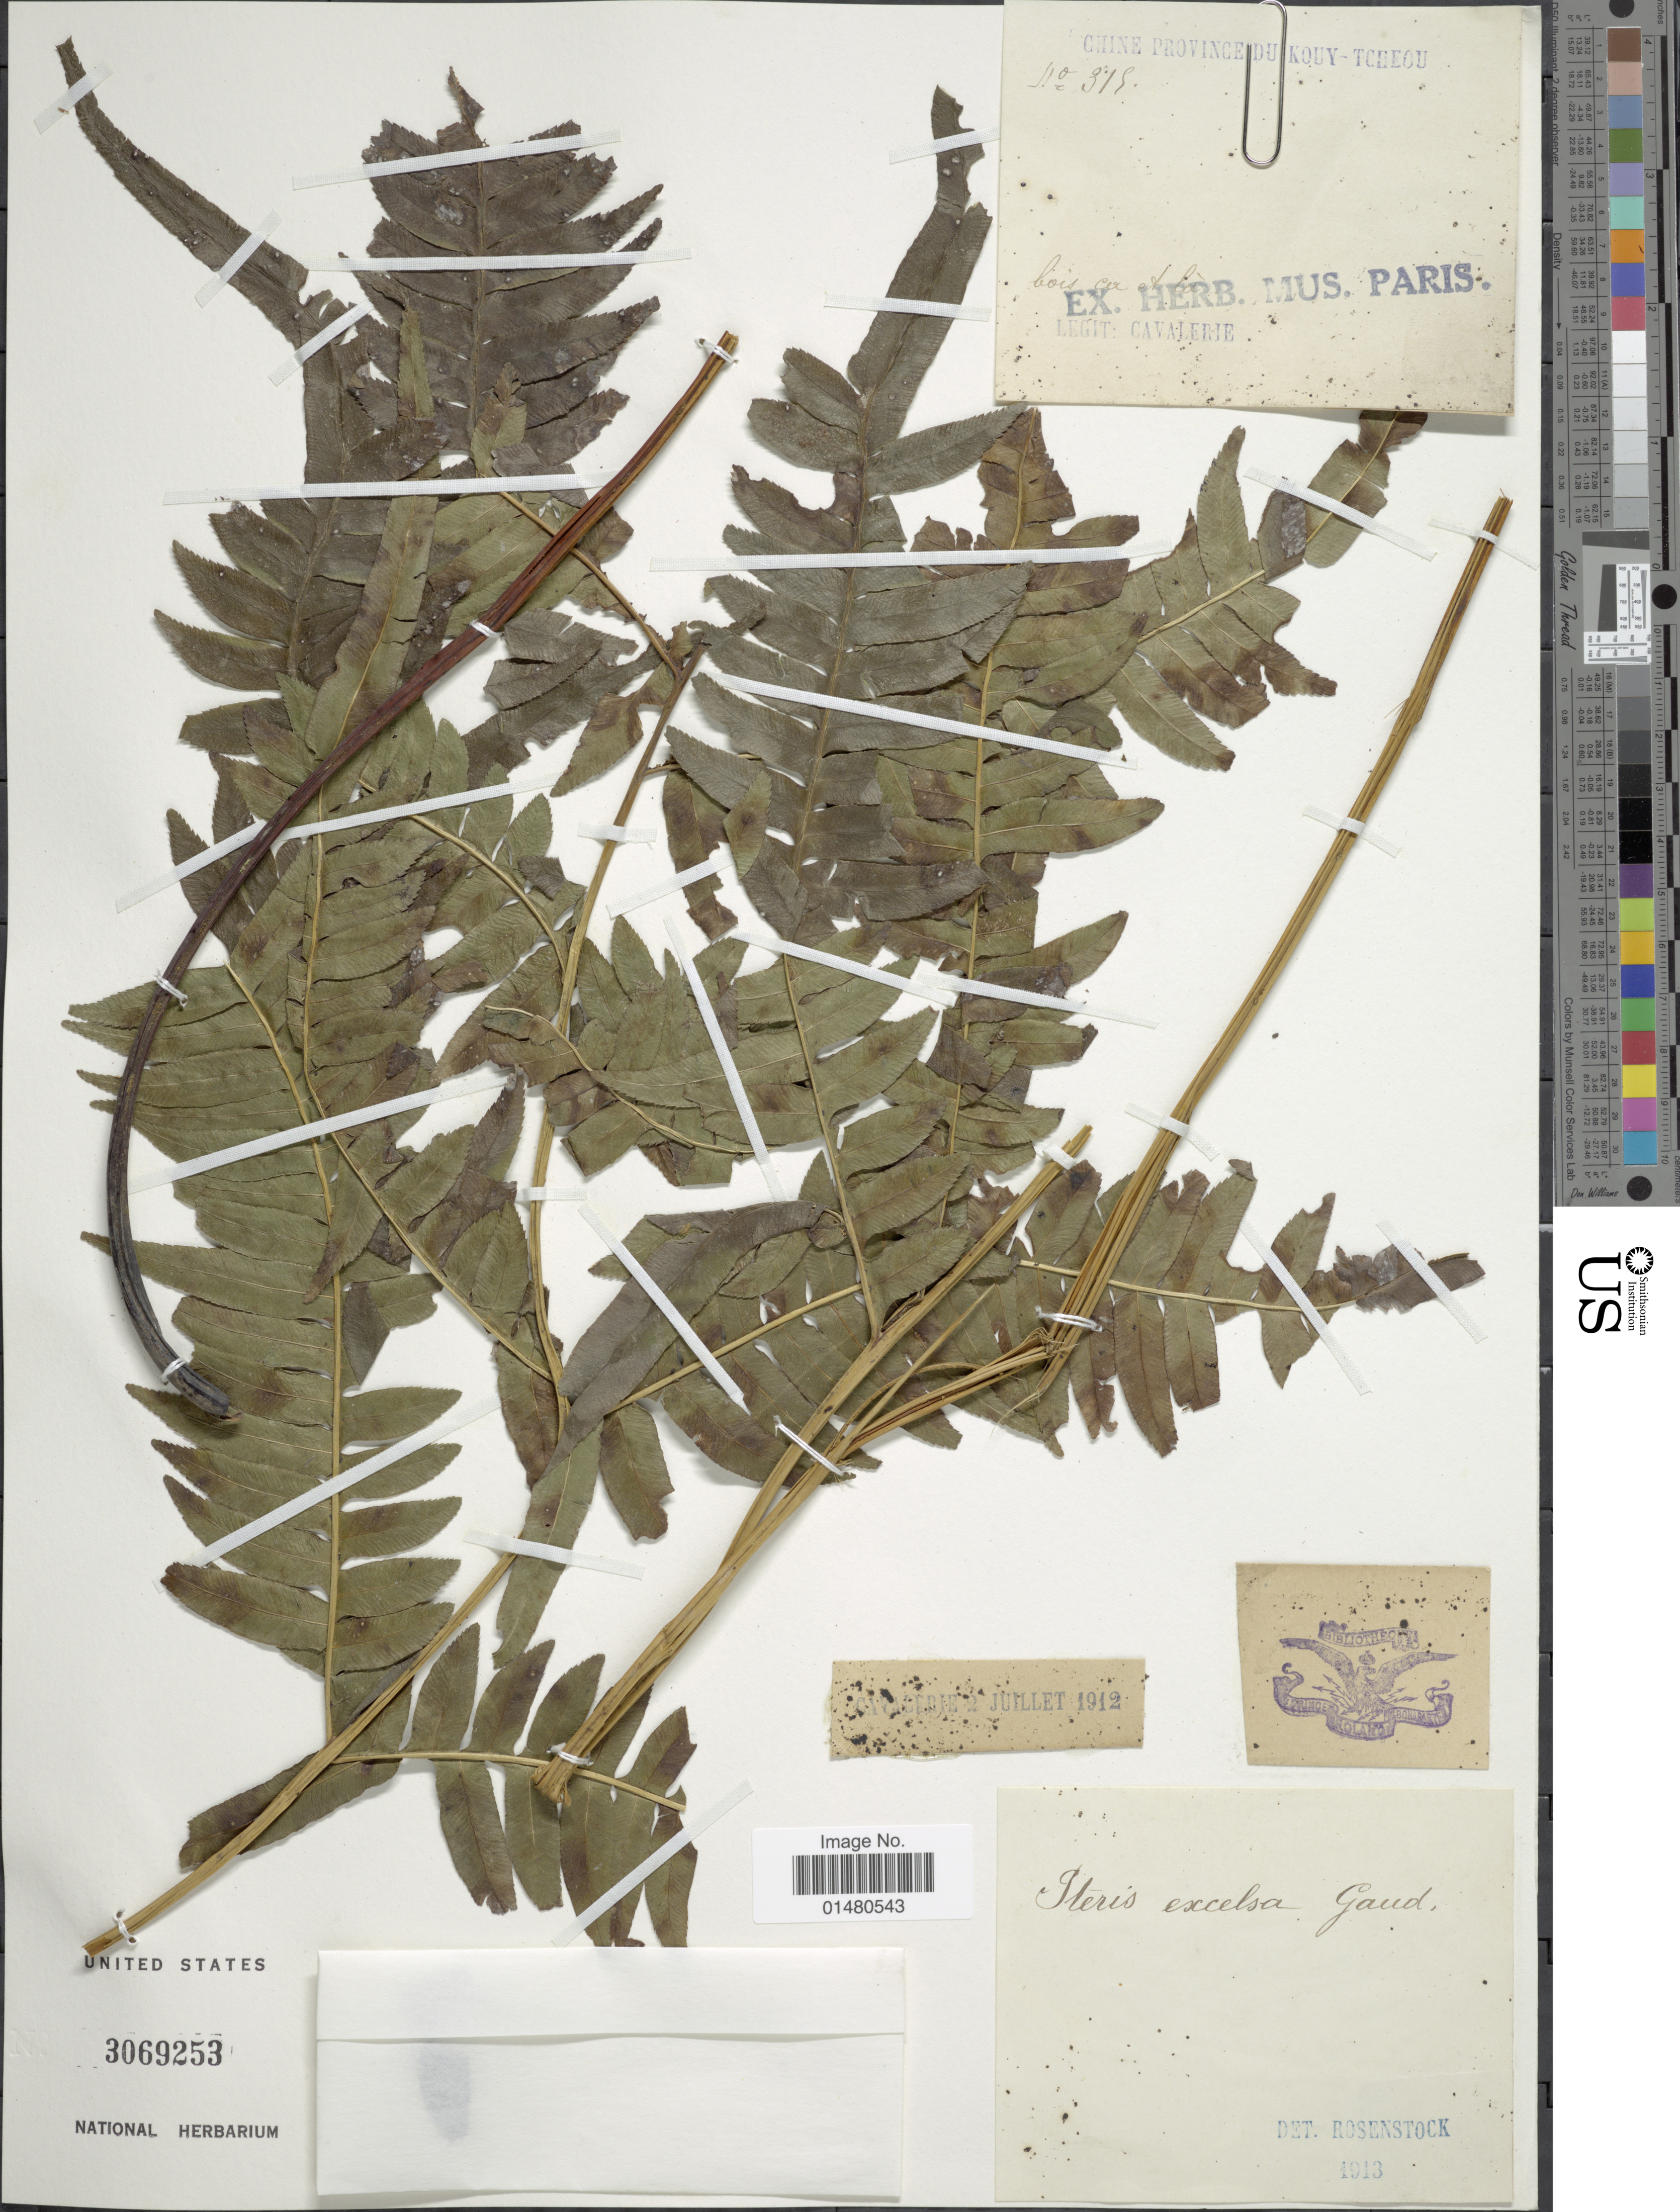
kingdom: Plantae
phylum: Tracheophyta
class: Polypodiopsida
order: Polypodiales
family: Pteridaceae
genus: Pteris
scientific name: Pteris excelsa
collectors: -. Cavalerie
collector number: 319*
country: China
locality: Bois ca A la , Chine Province Du Kouy-Tcheou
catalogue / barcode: US 3069253